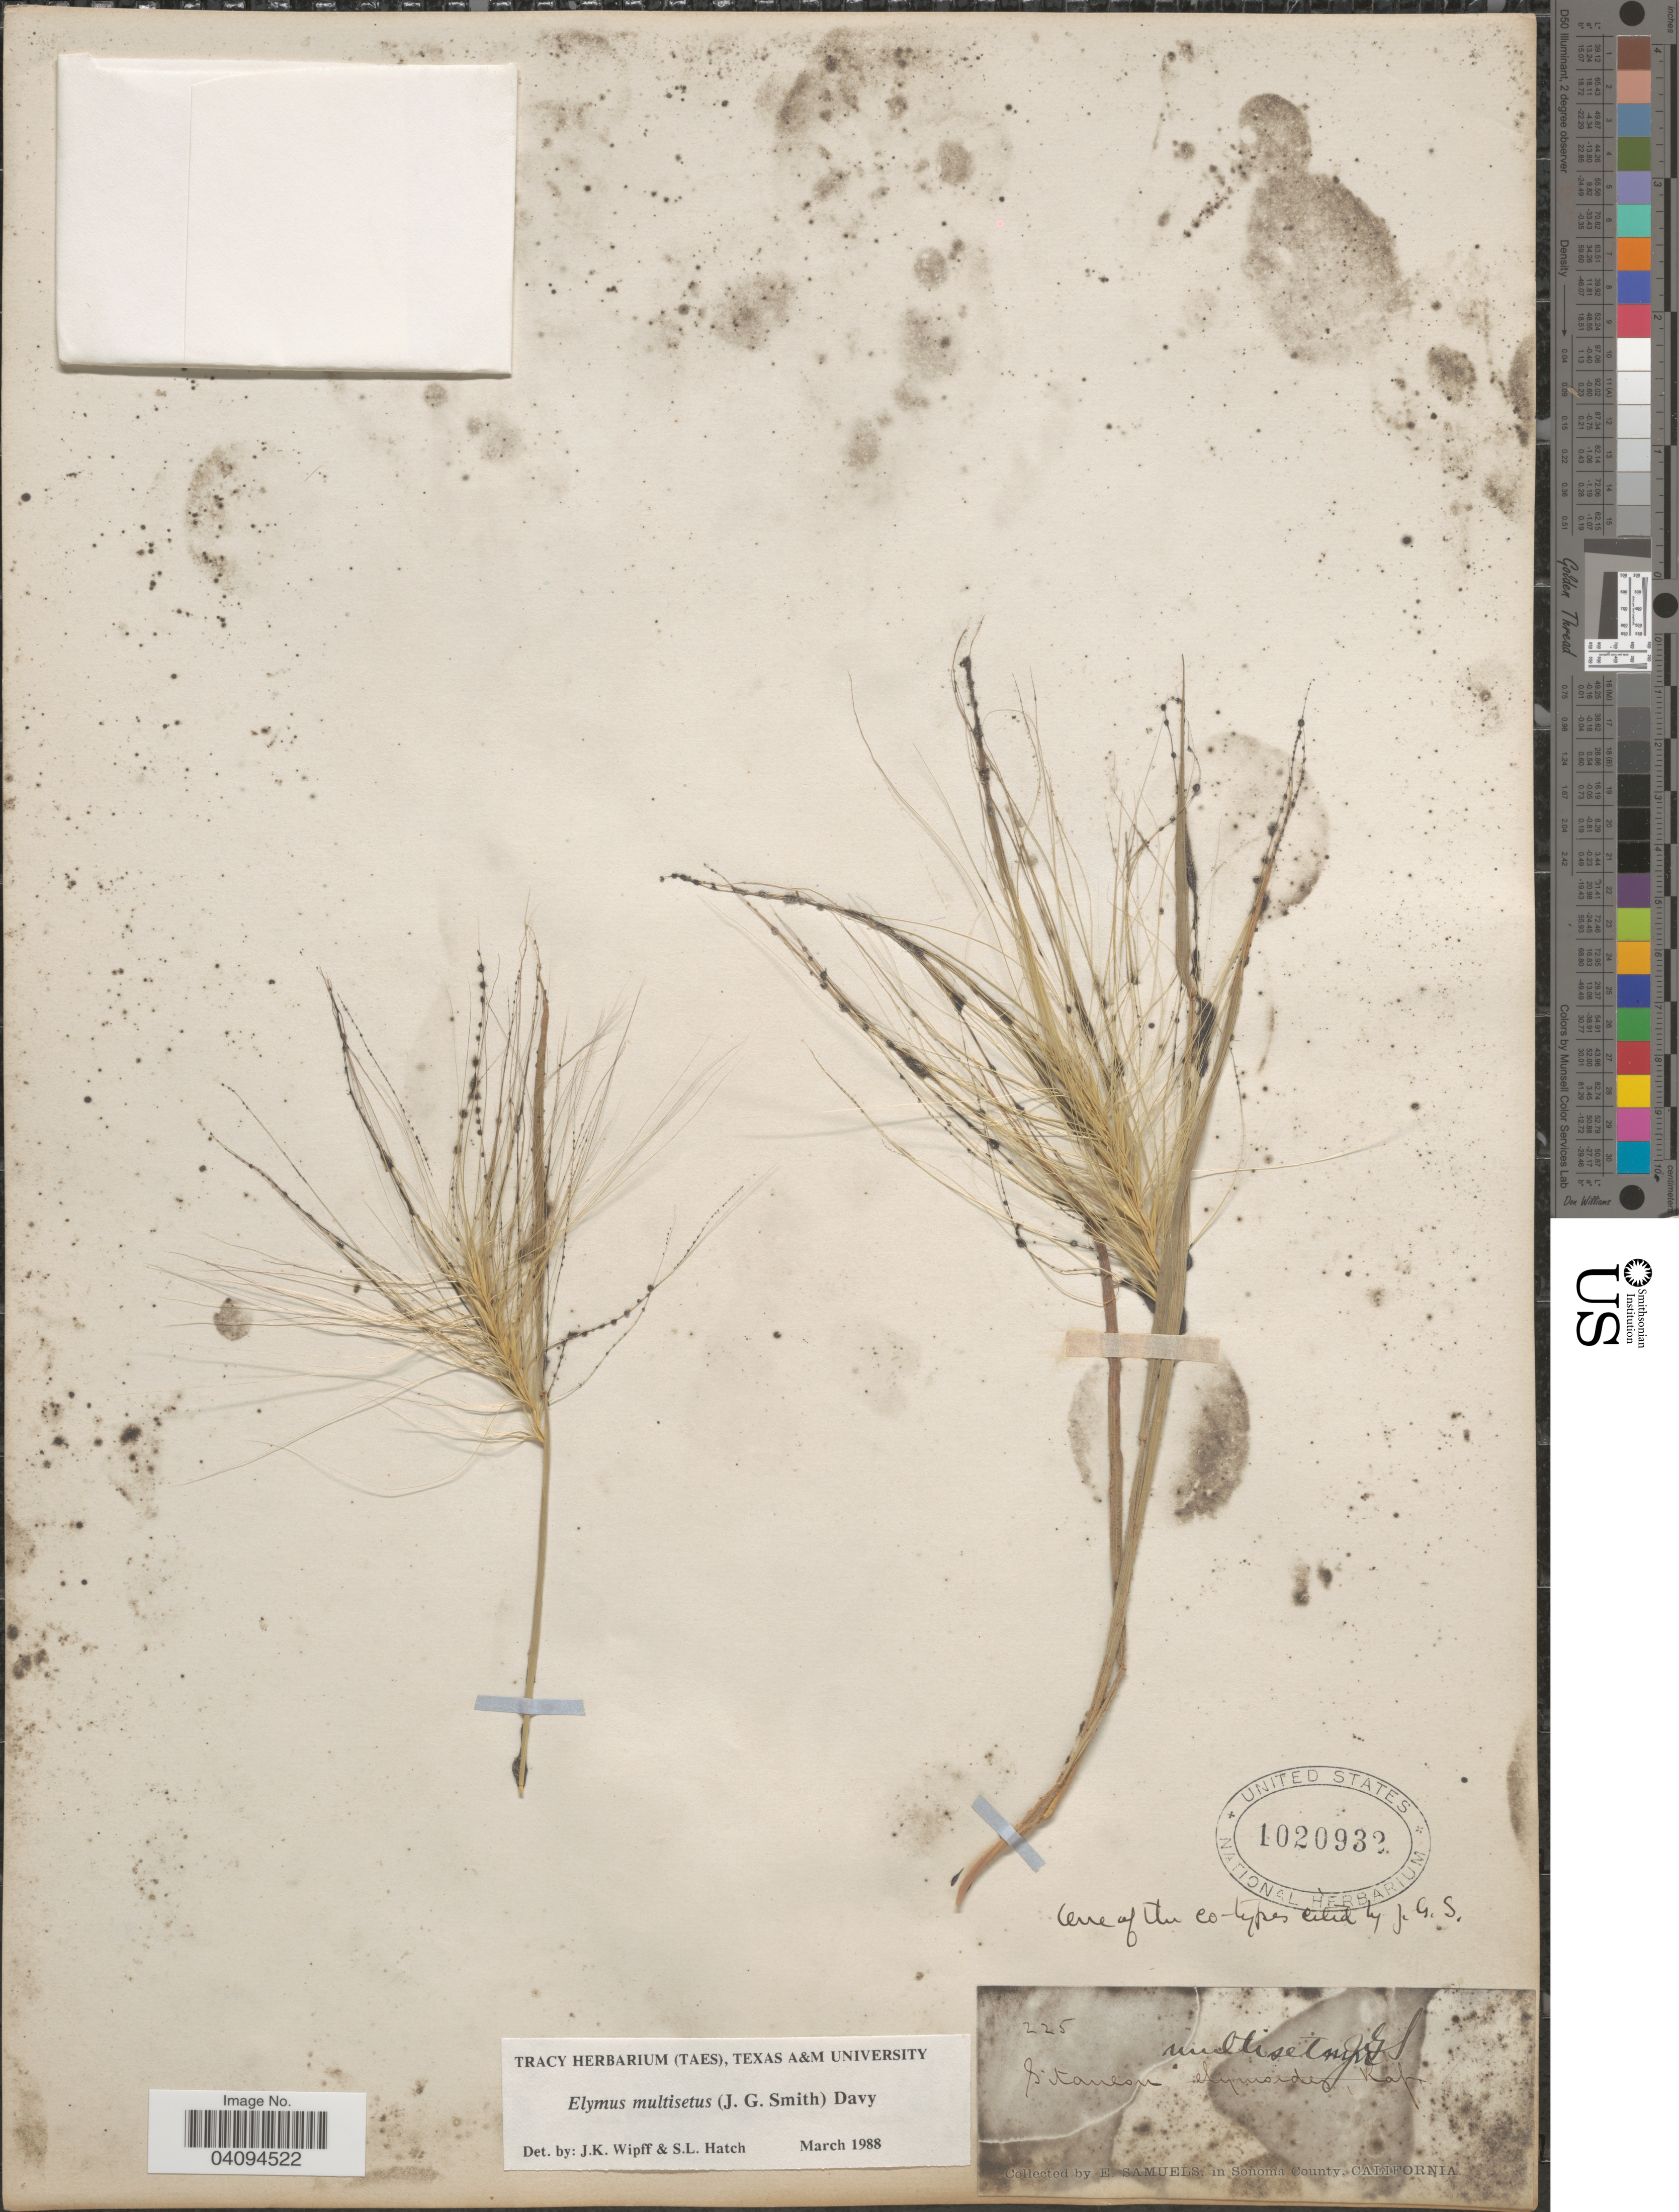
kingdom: Plantae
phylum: Tracheophyta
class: Liliopsida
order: Poales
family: Poaceae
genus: Elymus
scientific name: Elymus multisetus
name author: (J.G. Sm.) Burtt Davy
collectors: E. Samuels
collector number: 225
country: United States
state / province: California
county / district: Sonoma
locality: In Sonoma County.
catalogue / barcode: US 1020932